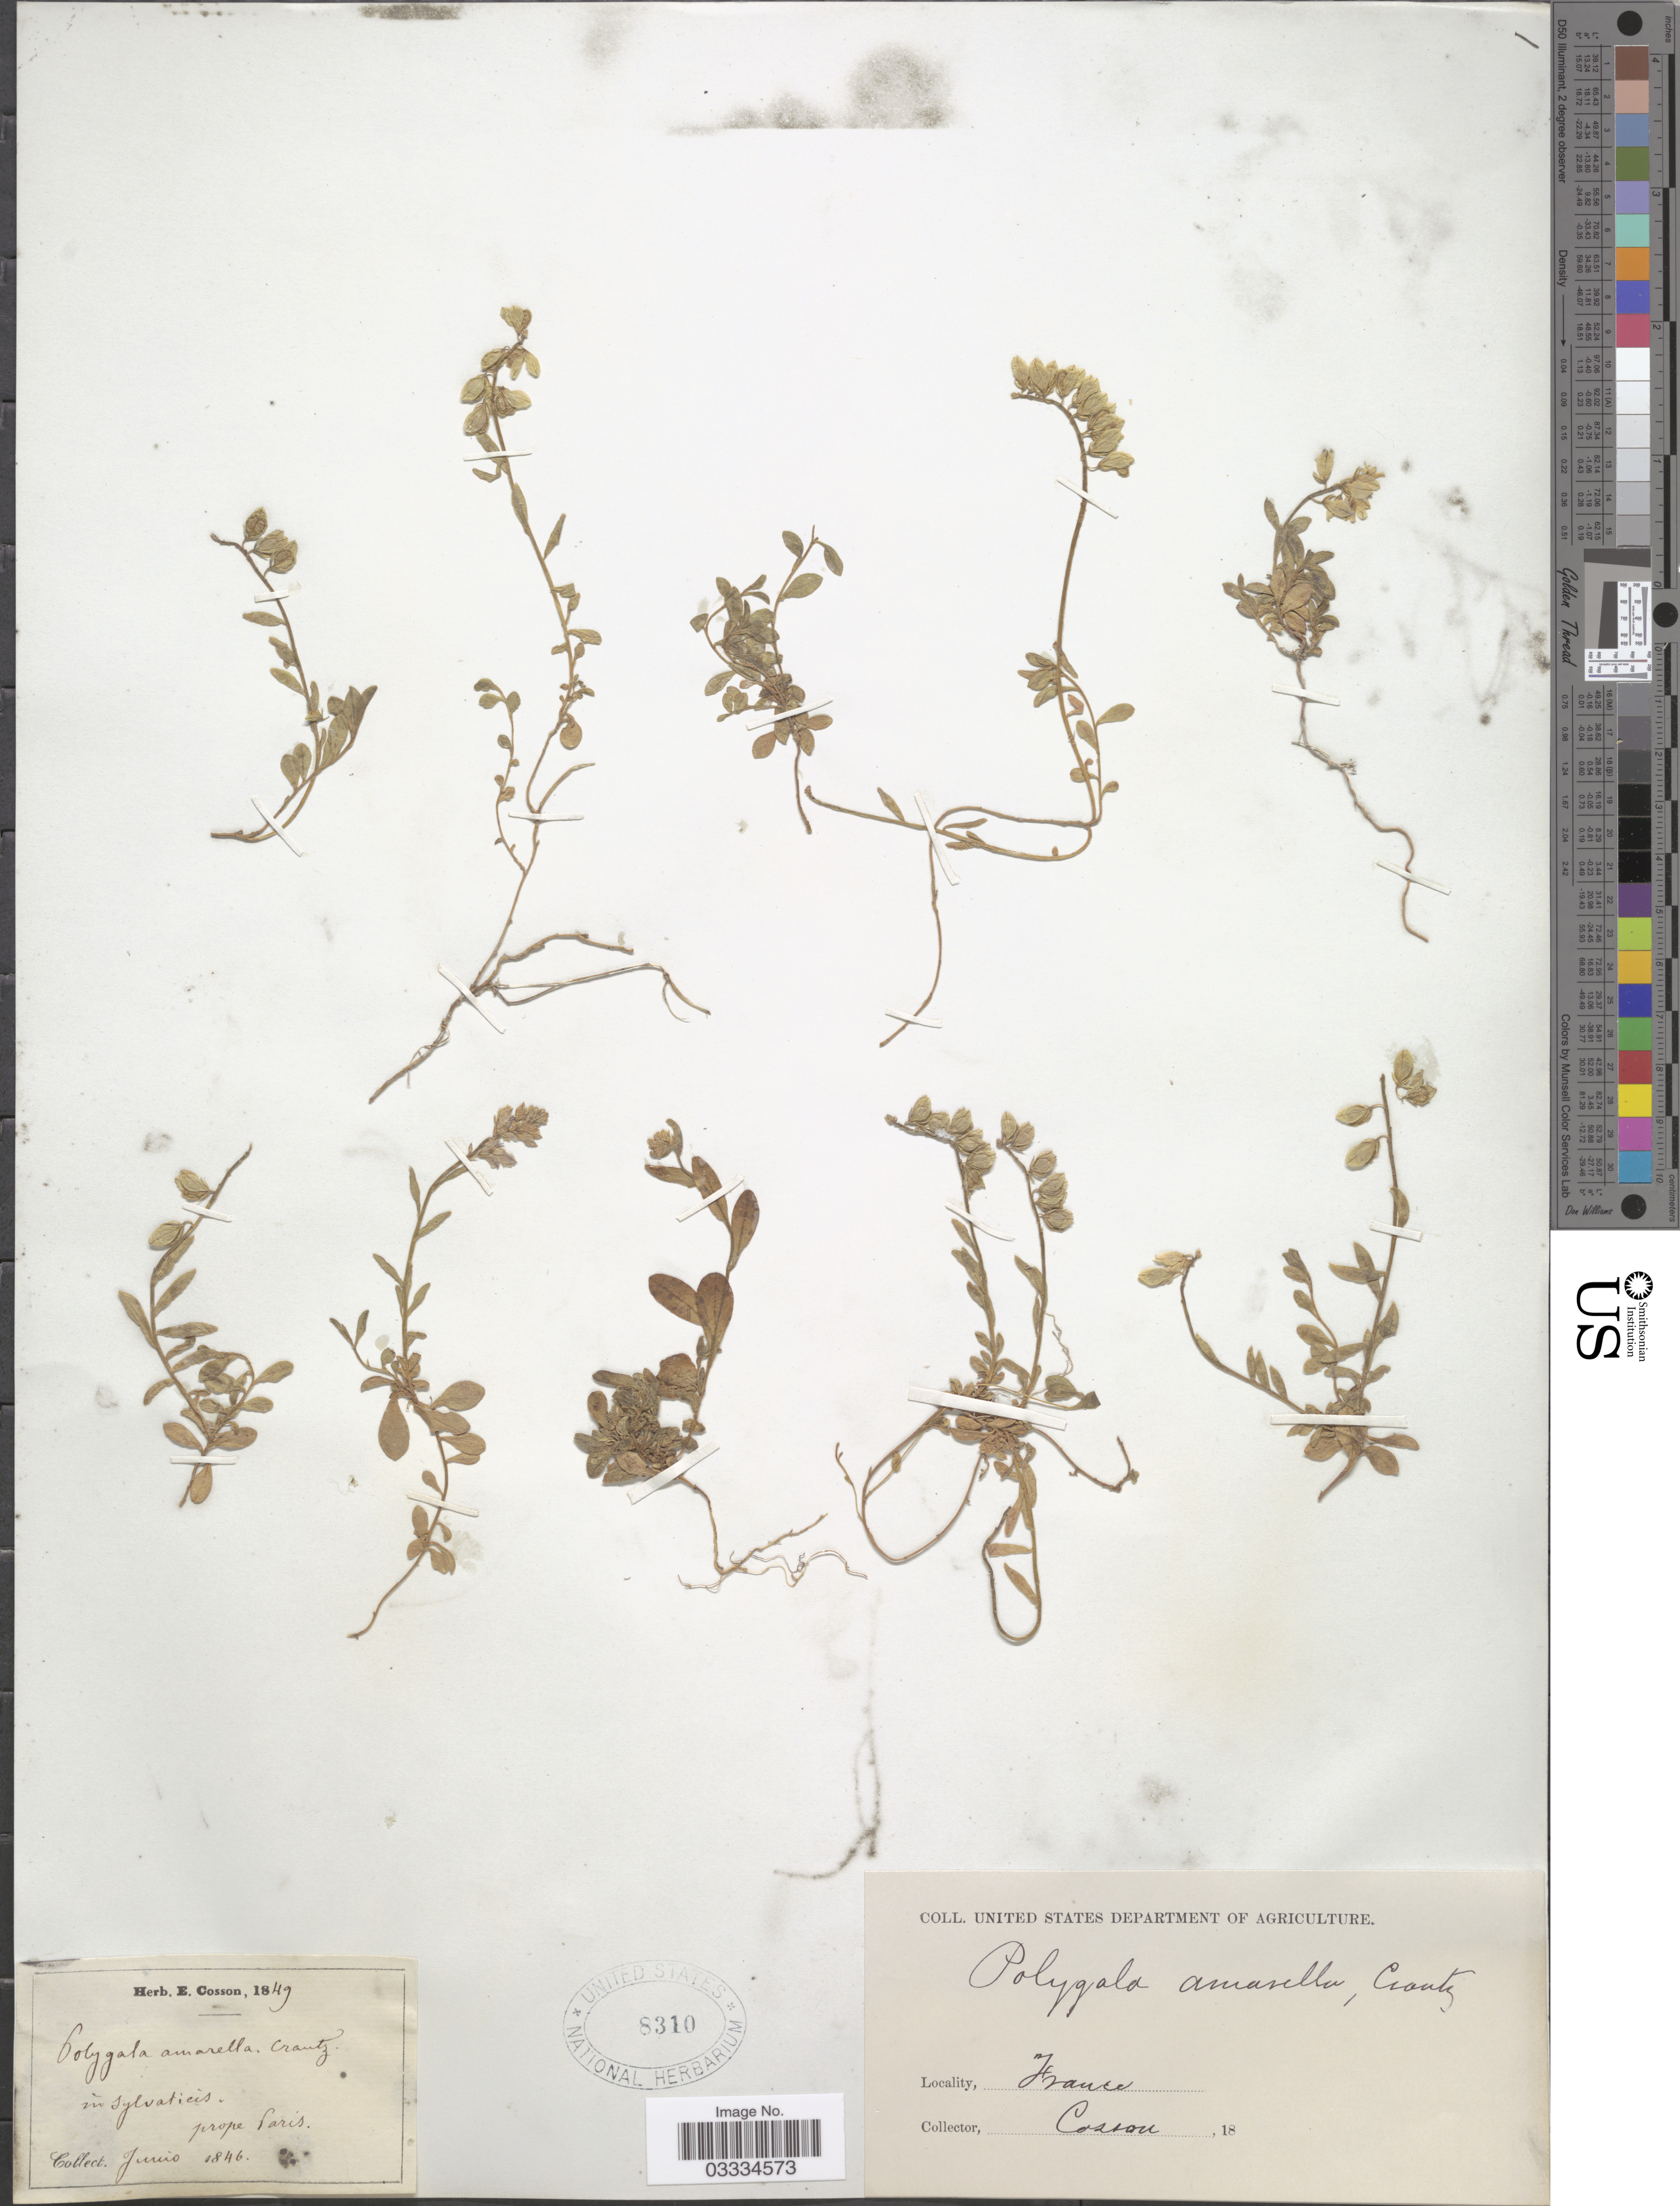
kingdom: Plantae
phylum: Tracheophyta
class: Magnoliopsida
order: Fabales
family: Polygalaceae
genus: Polygala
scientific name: Polygala amarella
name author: Crantz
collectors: E. Cosson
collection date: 1846-06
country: France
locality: In sylvaticis prope Paris.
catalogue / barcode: US 8310